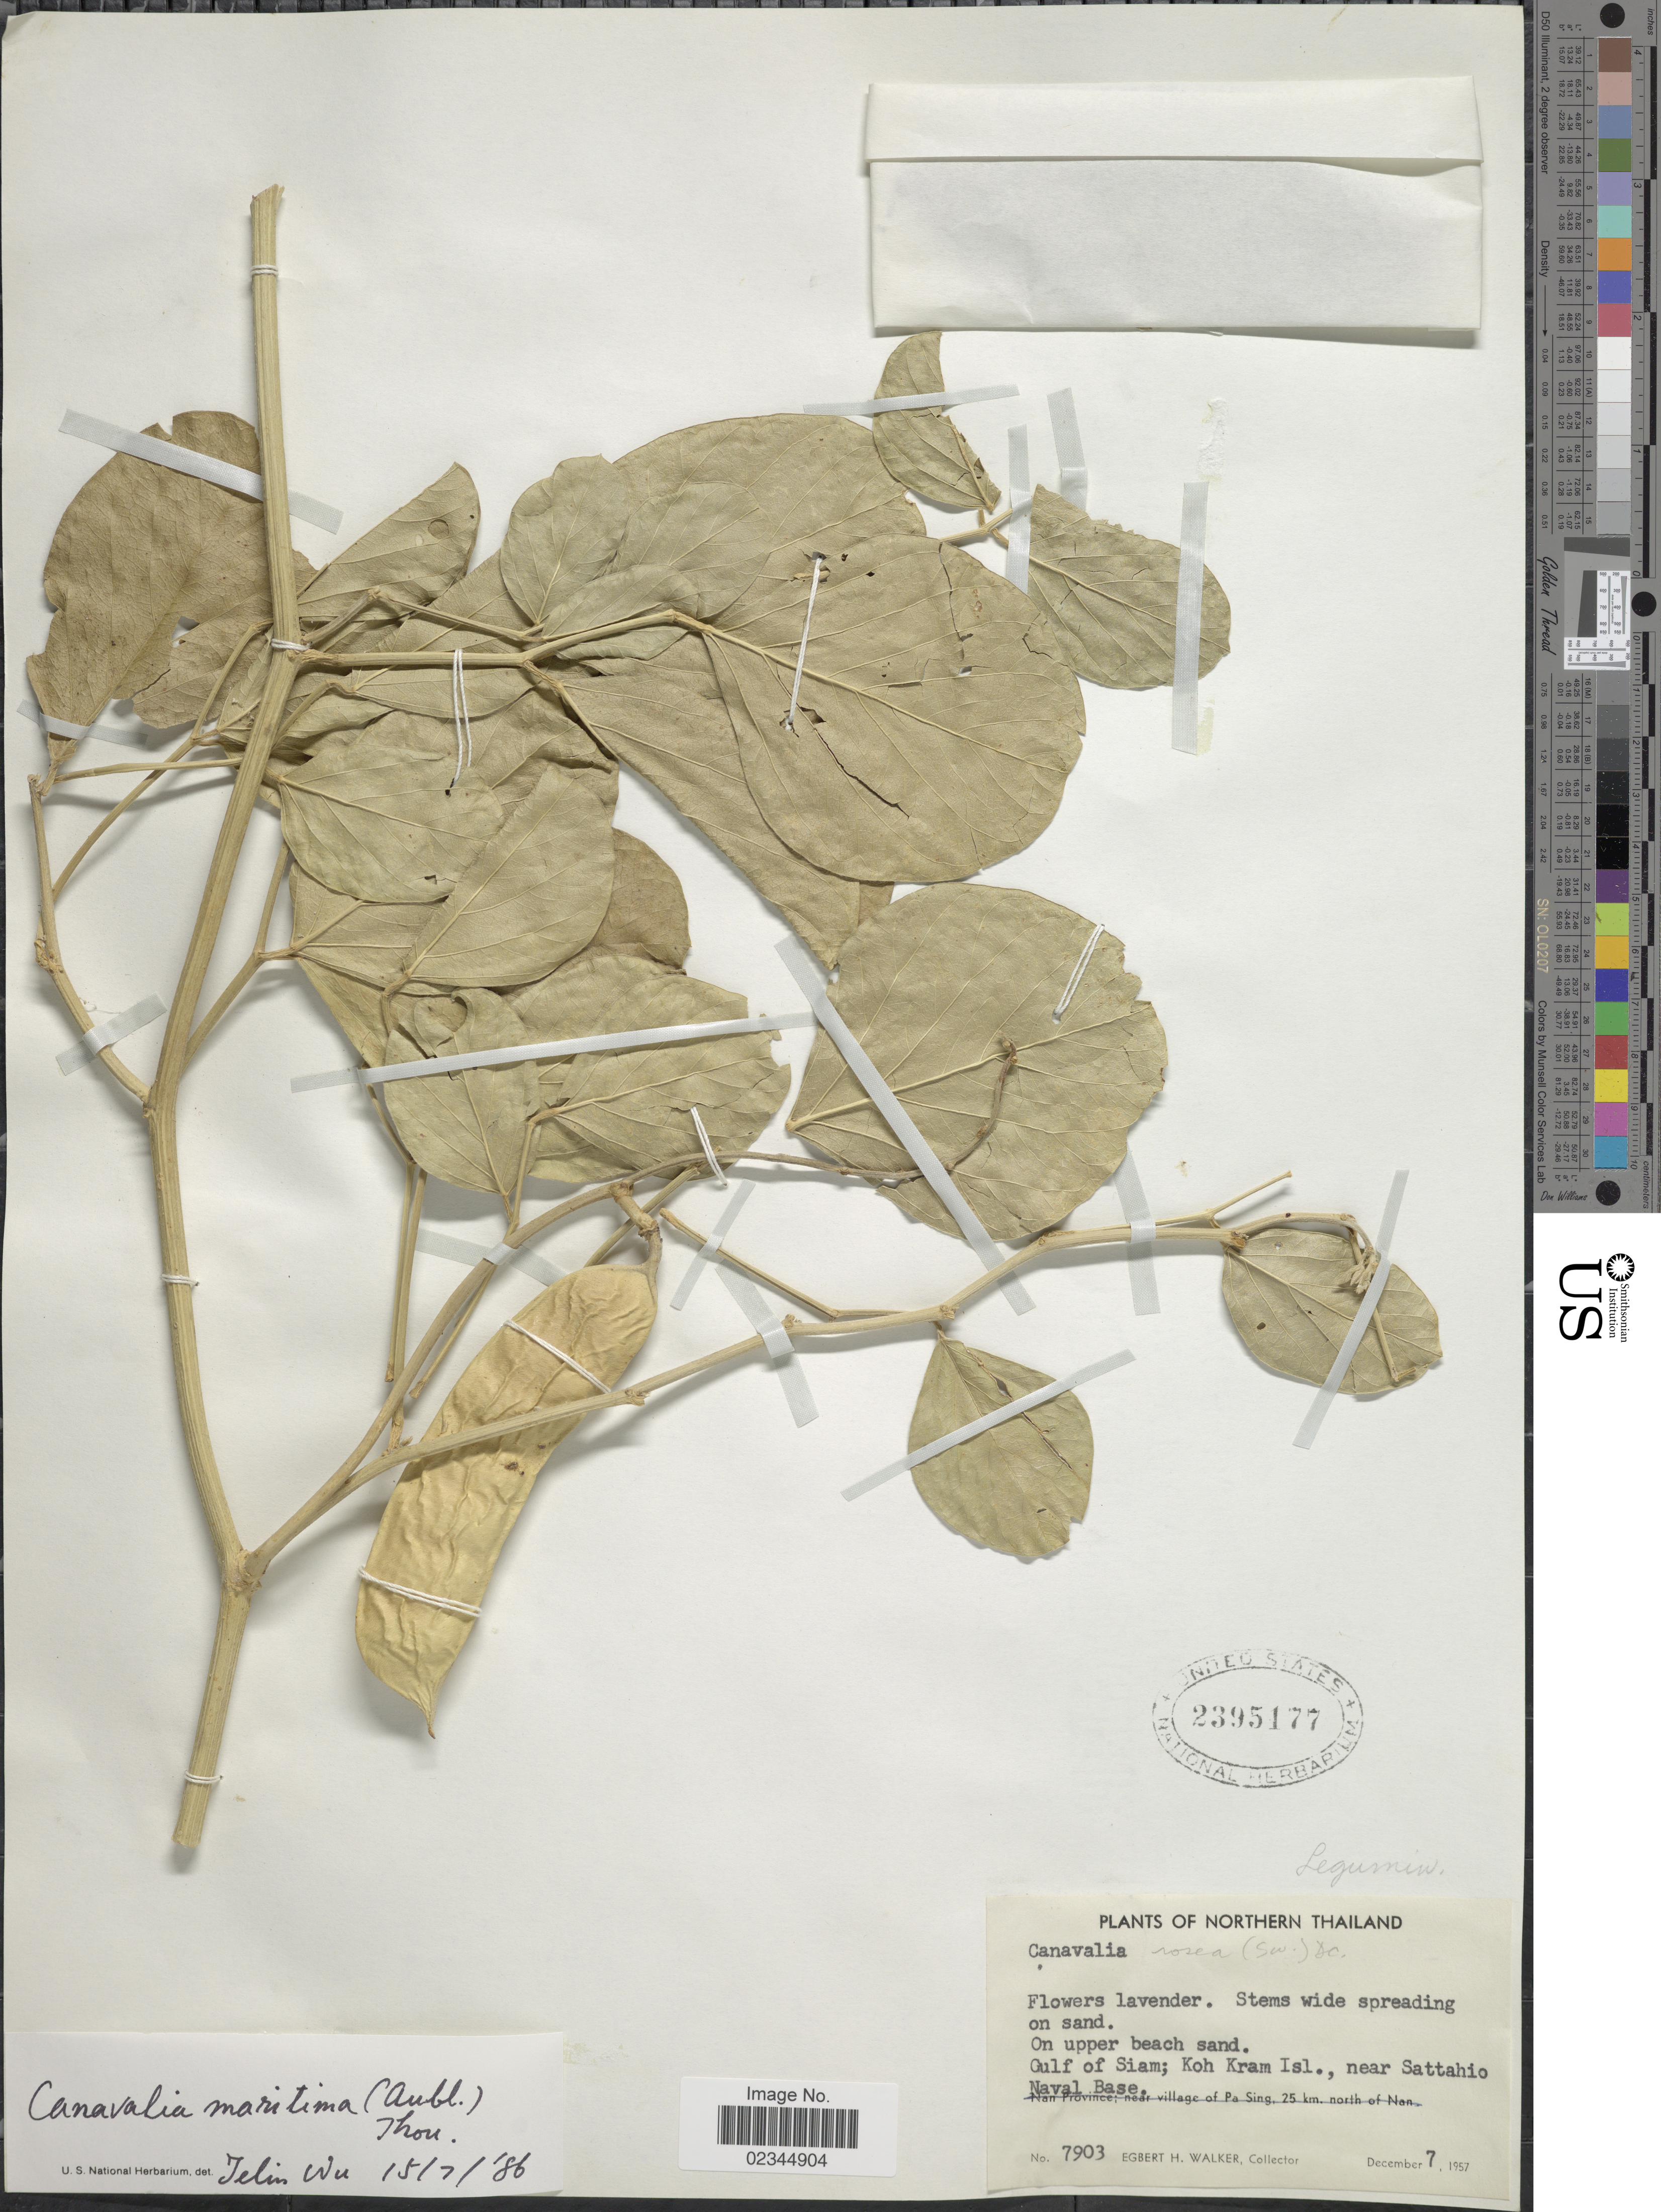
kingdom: Plantae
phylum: Tracheophyta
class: Magnoliopsida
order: Fabales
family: Fabaceae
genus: Canavalia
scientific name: Canavalia rosea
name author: (Sw.) DC.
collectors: E. H. Walker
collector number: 7903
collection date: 1957-12-07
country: Thailand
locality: Northern Thailand, Gulf of Siam, Koh Kram Isl., near Sattahio, Naval Base.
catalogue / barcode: US 2395177